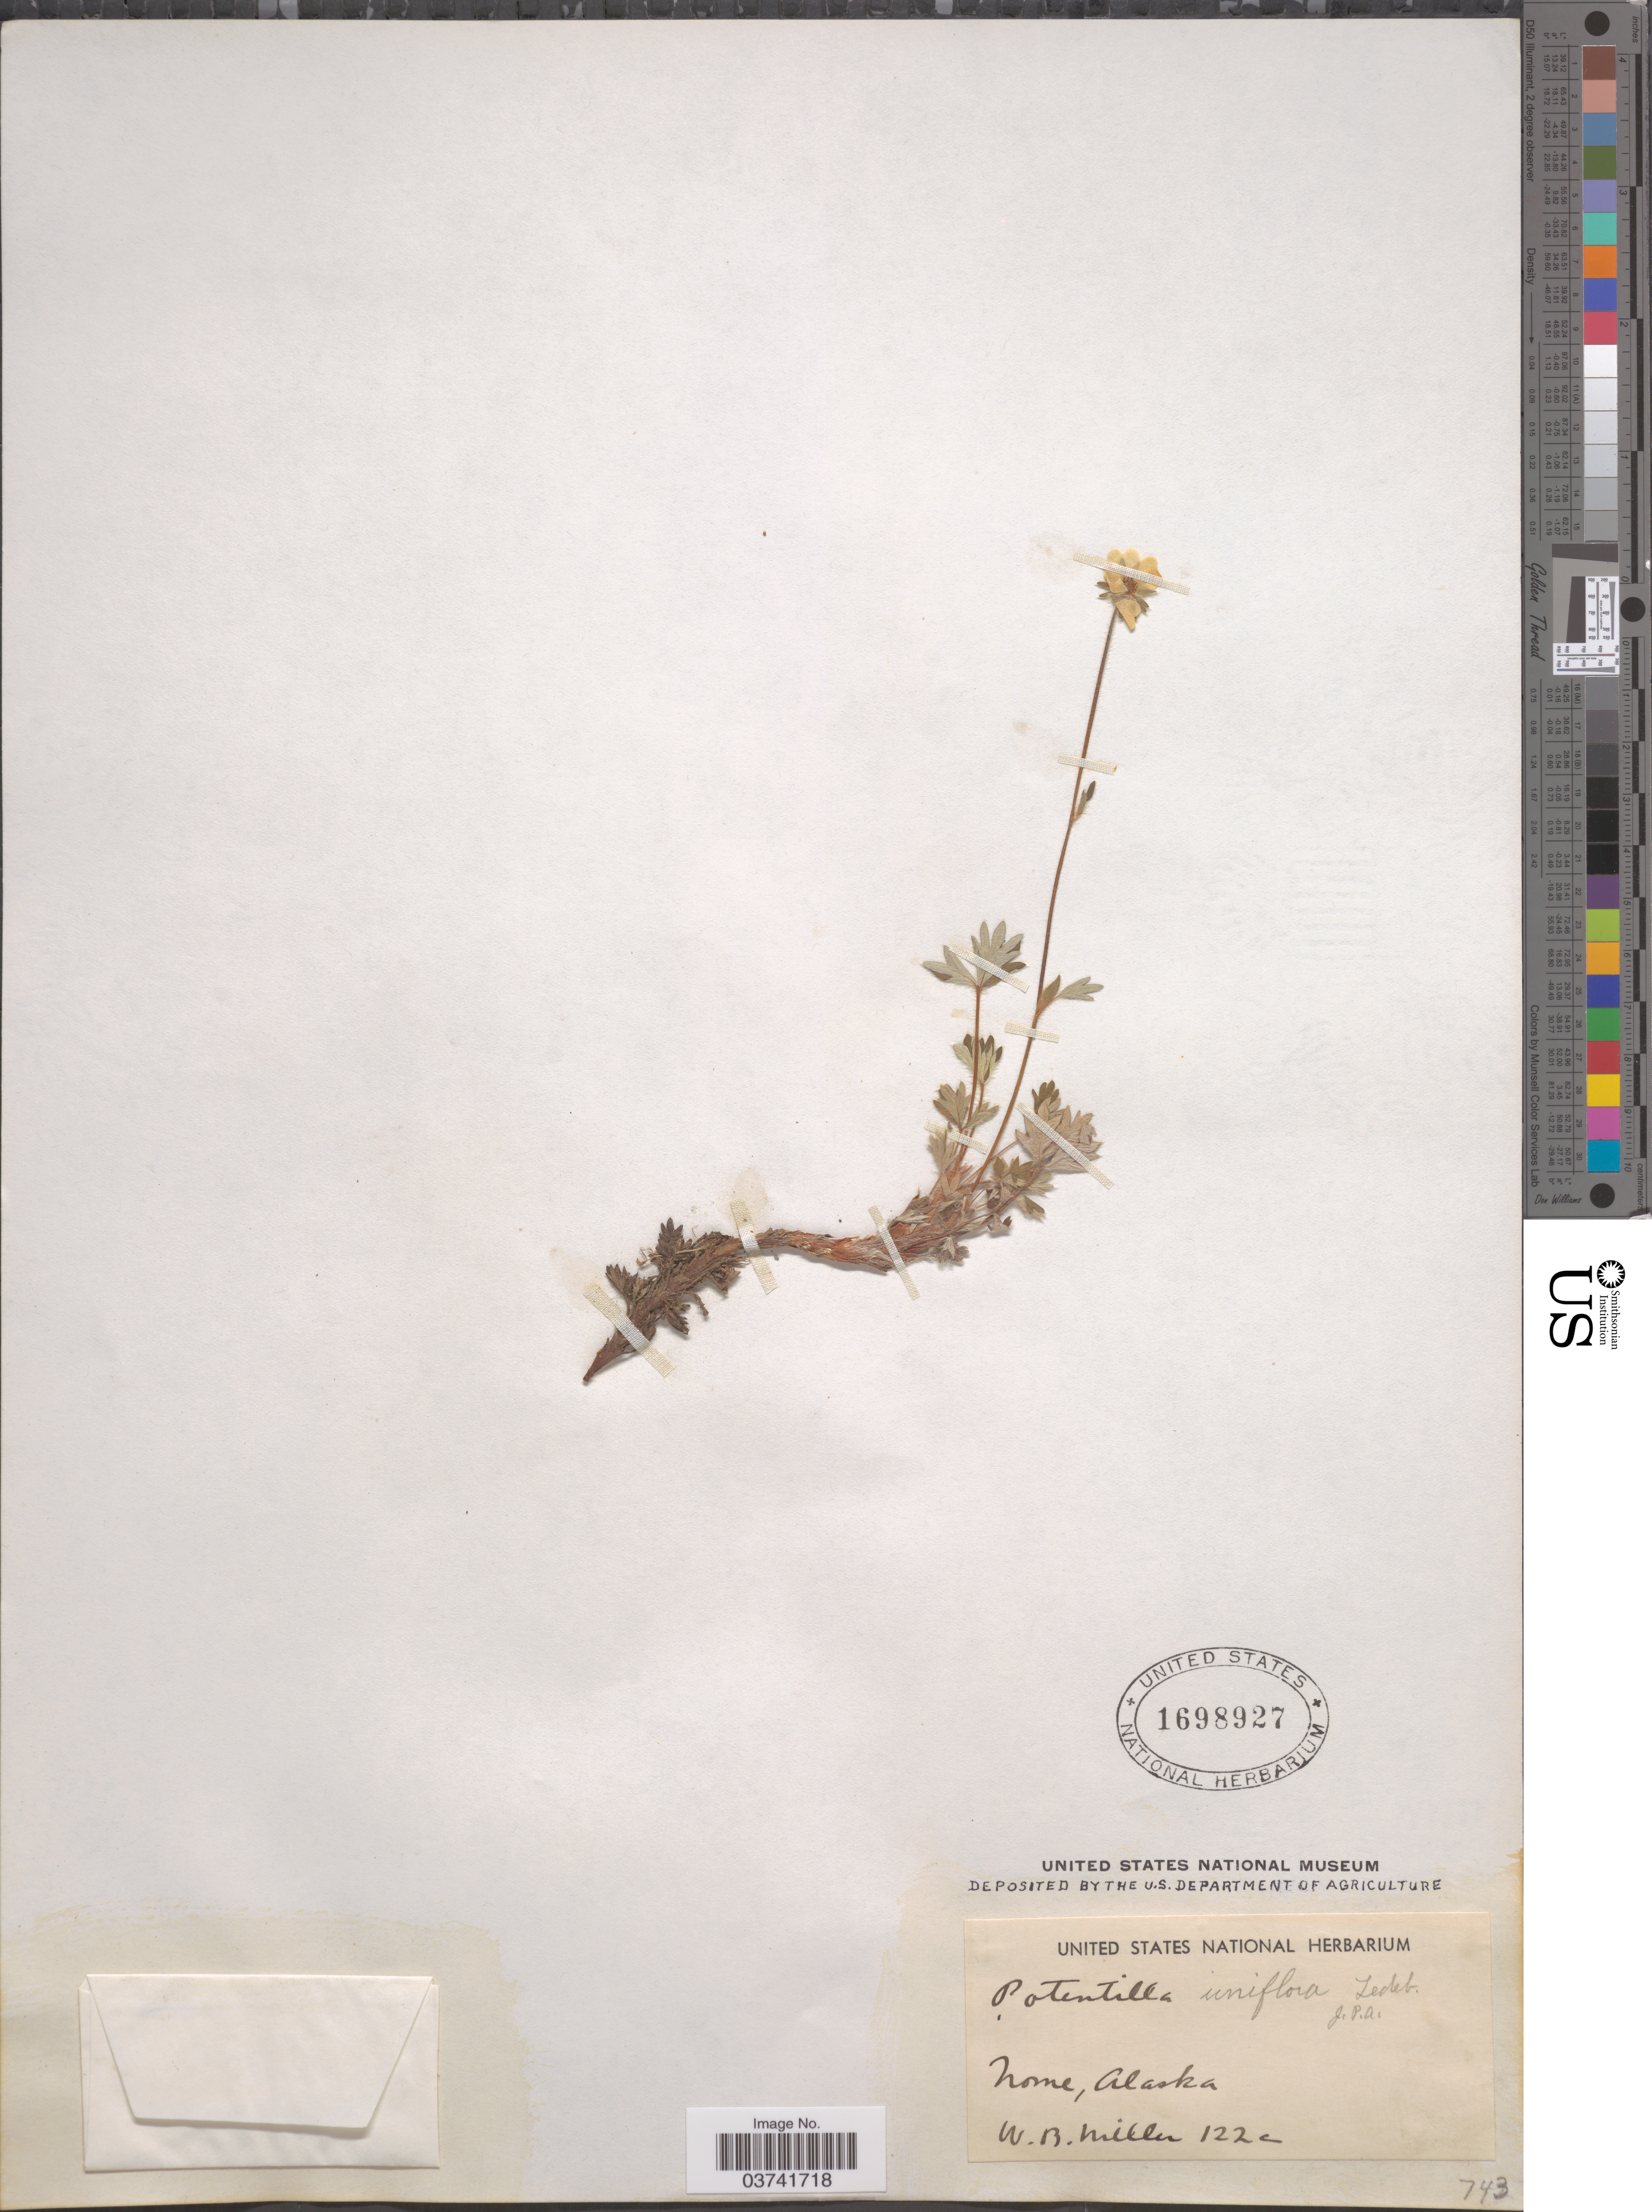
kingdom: Plantae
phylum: Tracheophyta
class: Magnoliopsida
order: Rosales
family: Rosaceae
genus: Potentilla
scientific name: Potentilla uniflora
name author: Ledeb.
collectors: W. Miller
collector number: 122c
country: United States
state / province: Alaska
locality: Nome.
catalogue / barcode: US 1698927